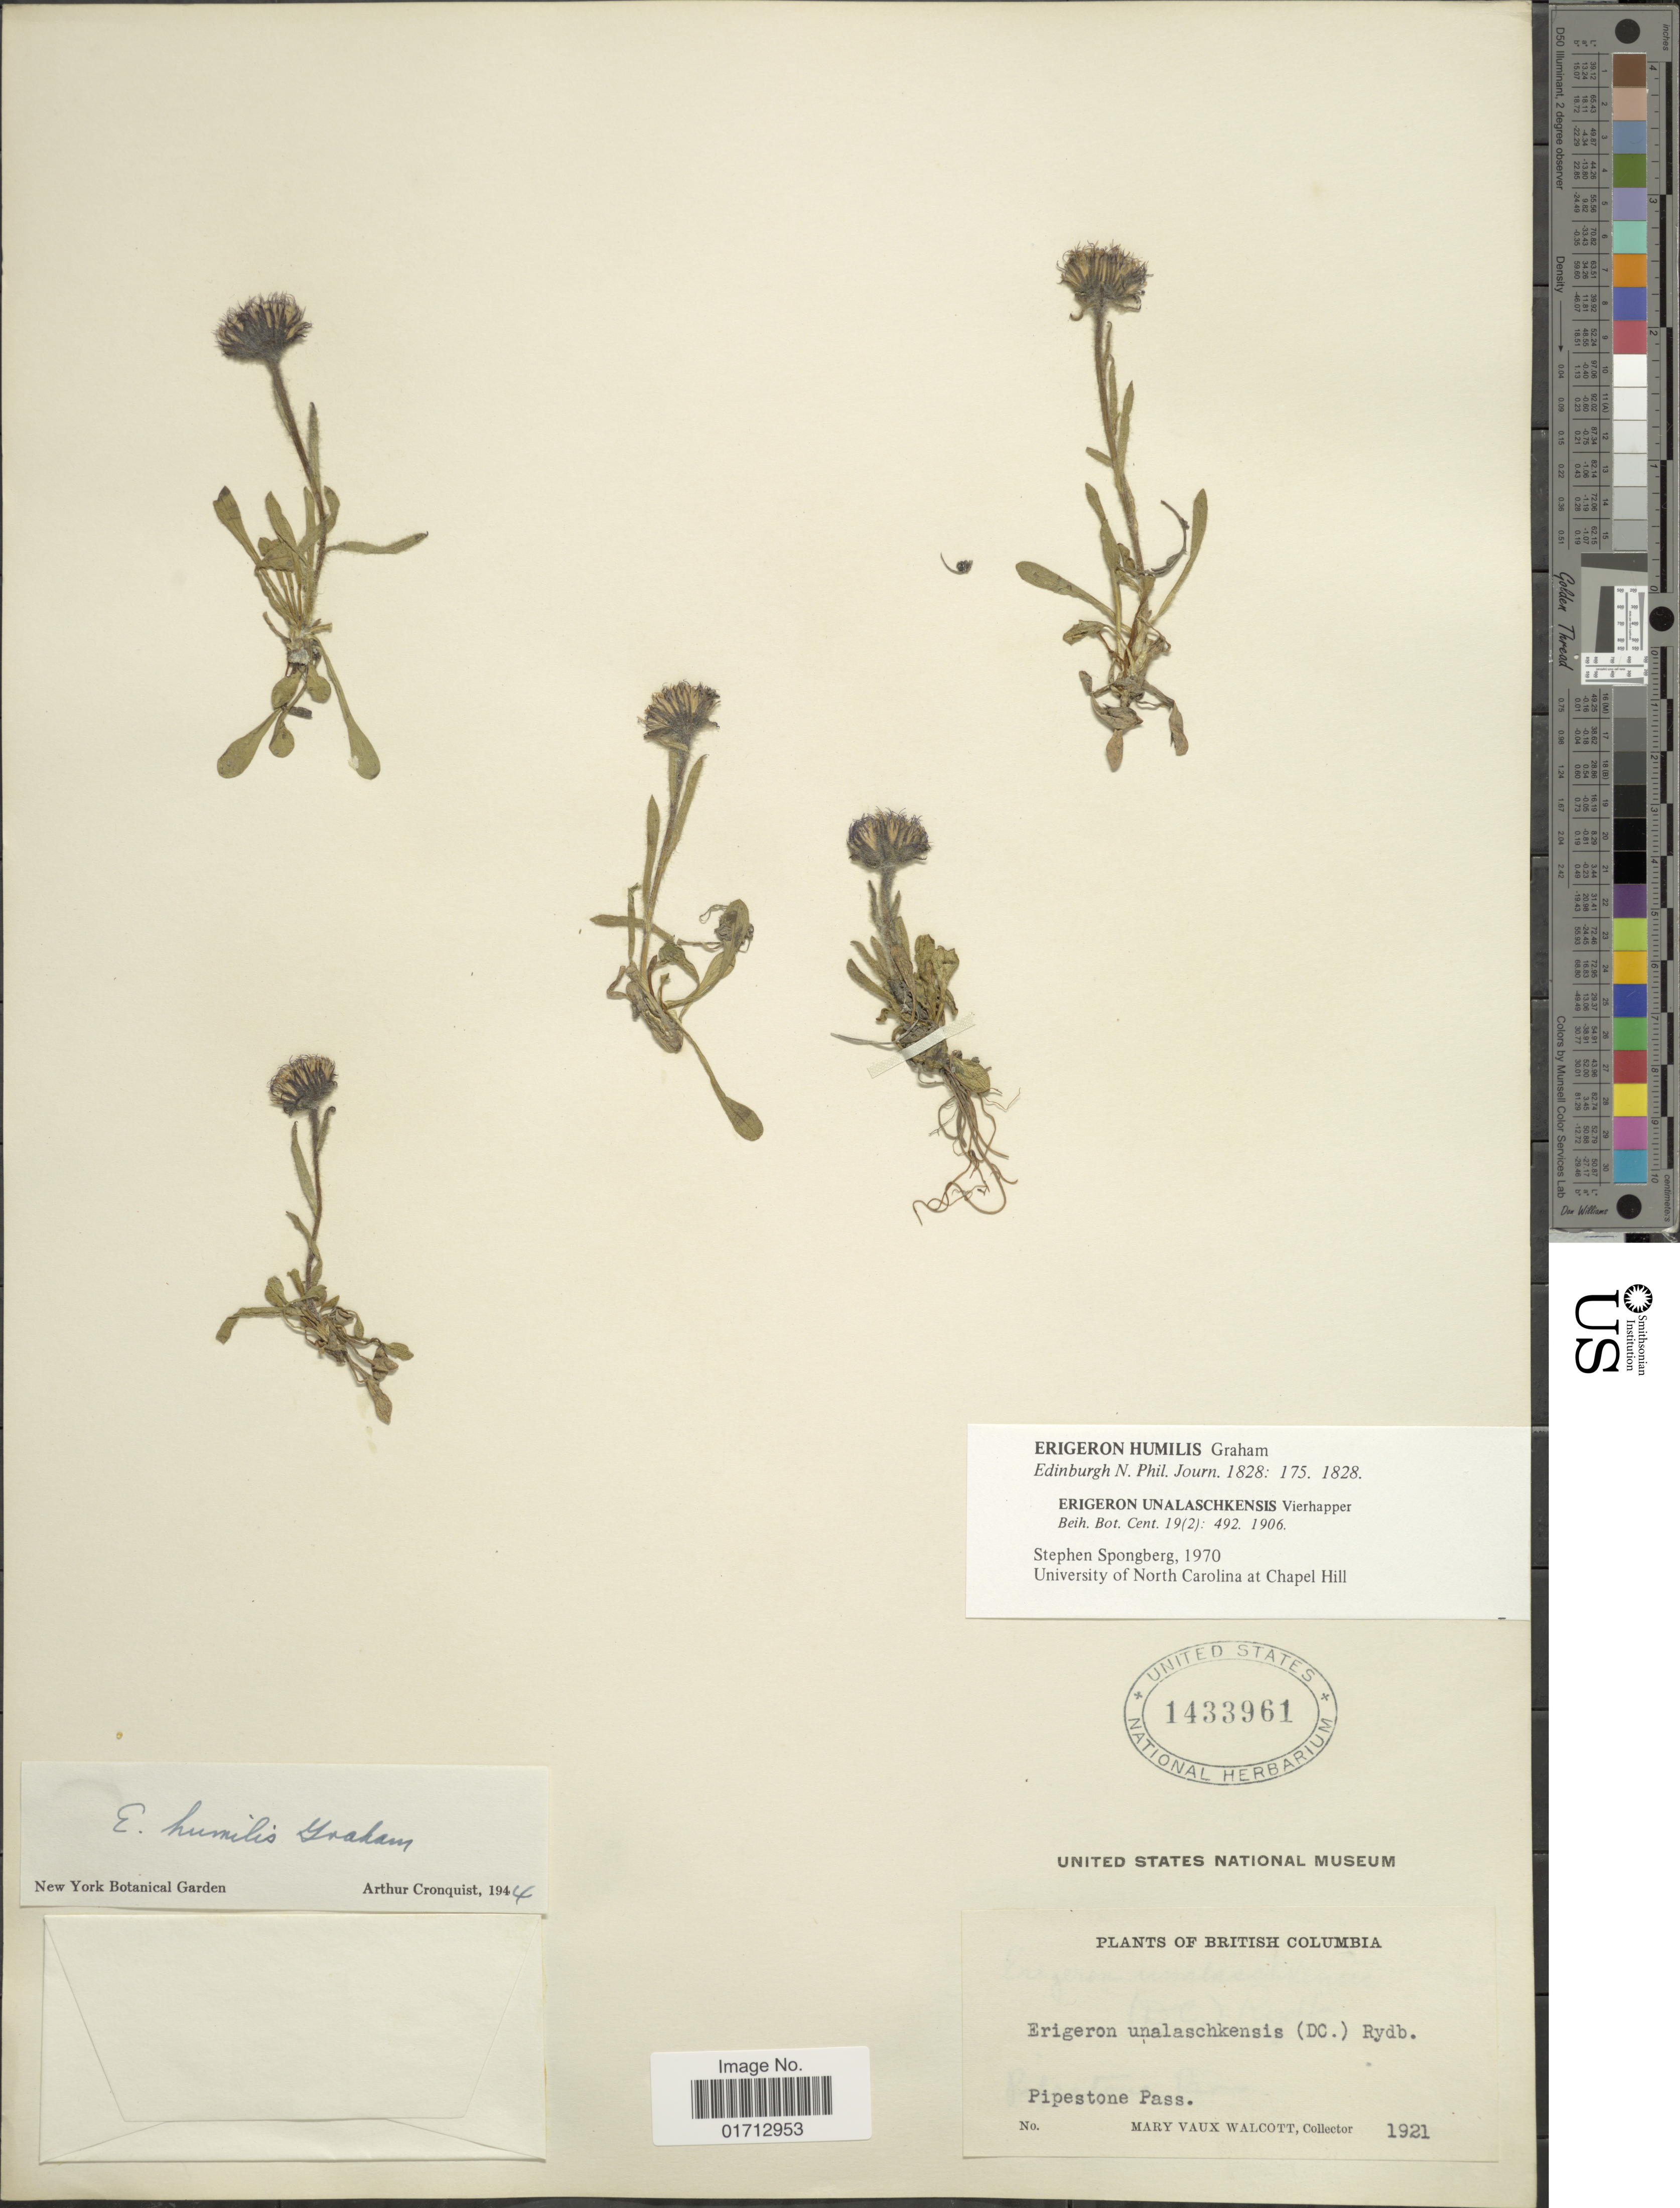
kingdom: Plantae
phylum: Tracheophyta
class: Magnoliopsida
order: Asterales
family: Asteraceae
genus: Erigeron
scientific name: Erigeron humilis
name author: Graham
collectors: M. Walcott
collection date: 1921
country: Canada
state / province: British Columbia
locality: Pipestone Pass.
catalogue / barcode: US 1433961